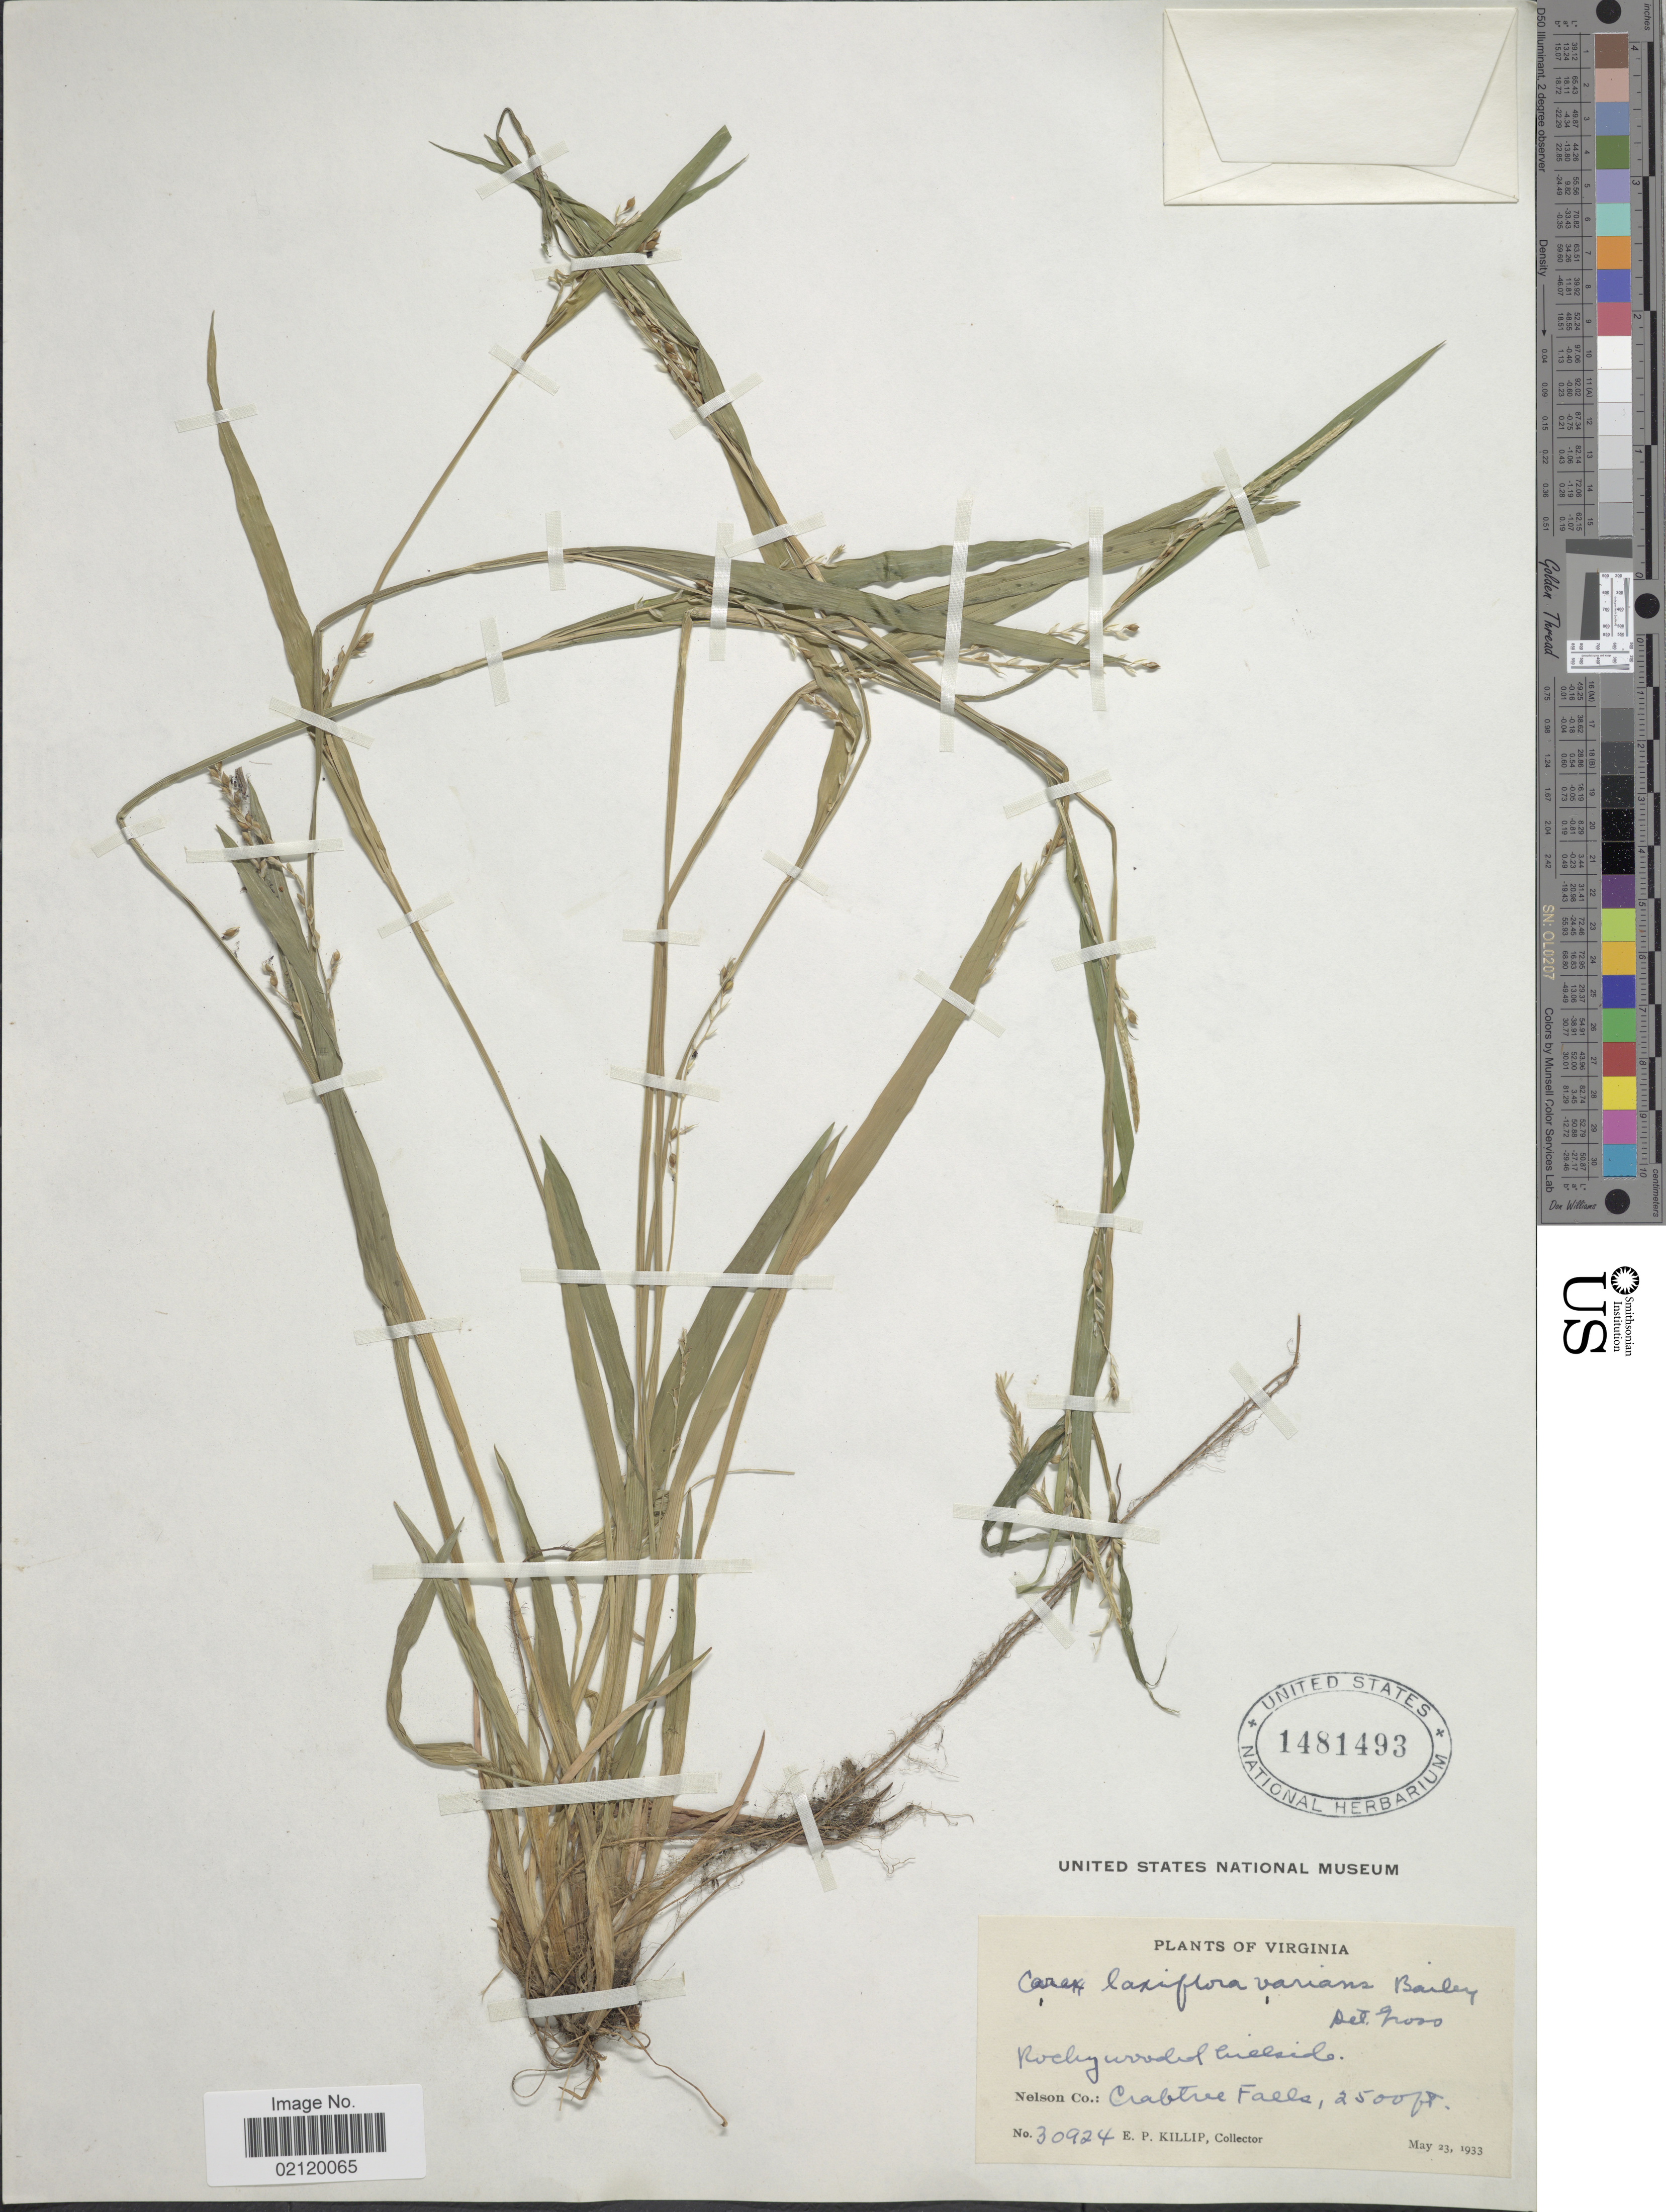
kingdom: Plantae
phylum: Tracheophyta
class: Liliopsida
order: Poales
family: Cyperaceae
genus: Carex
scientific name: Carex laxiflora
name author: Lam.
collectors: E. P. Killip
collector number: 30924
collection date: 1933-05-23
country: United States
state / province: Virginia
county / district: Nelson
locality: Rocky wooded hillside. Nelson Co.: Crabtree Falls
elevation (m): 762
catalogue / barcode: US 1481493